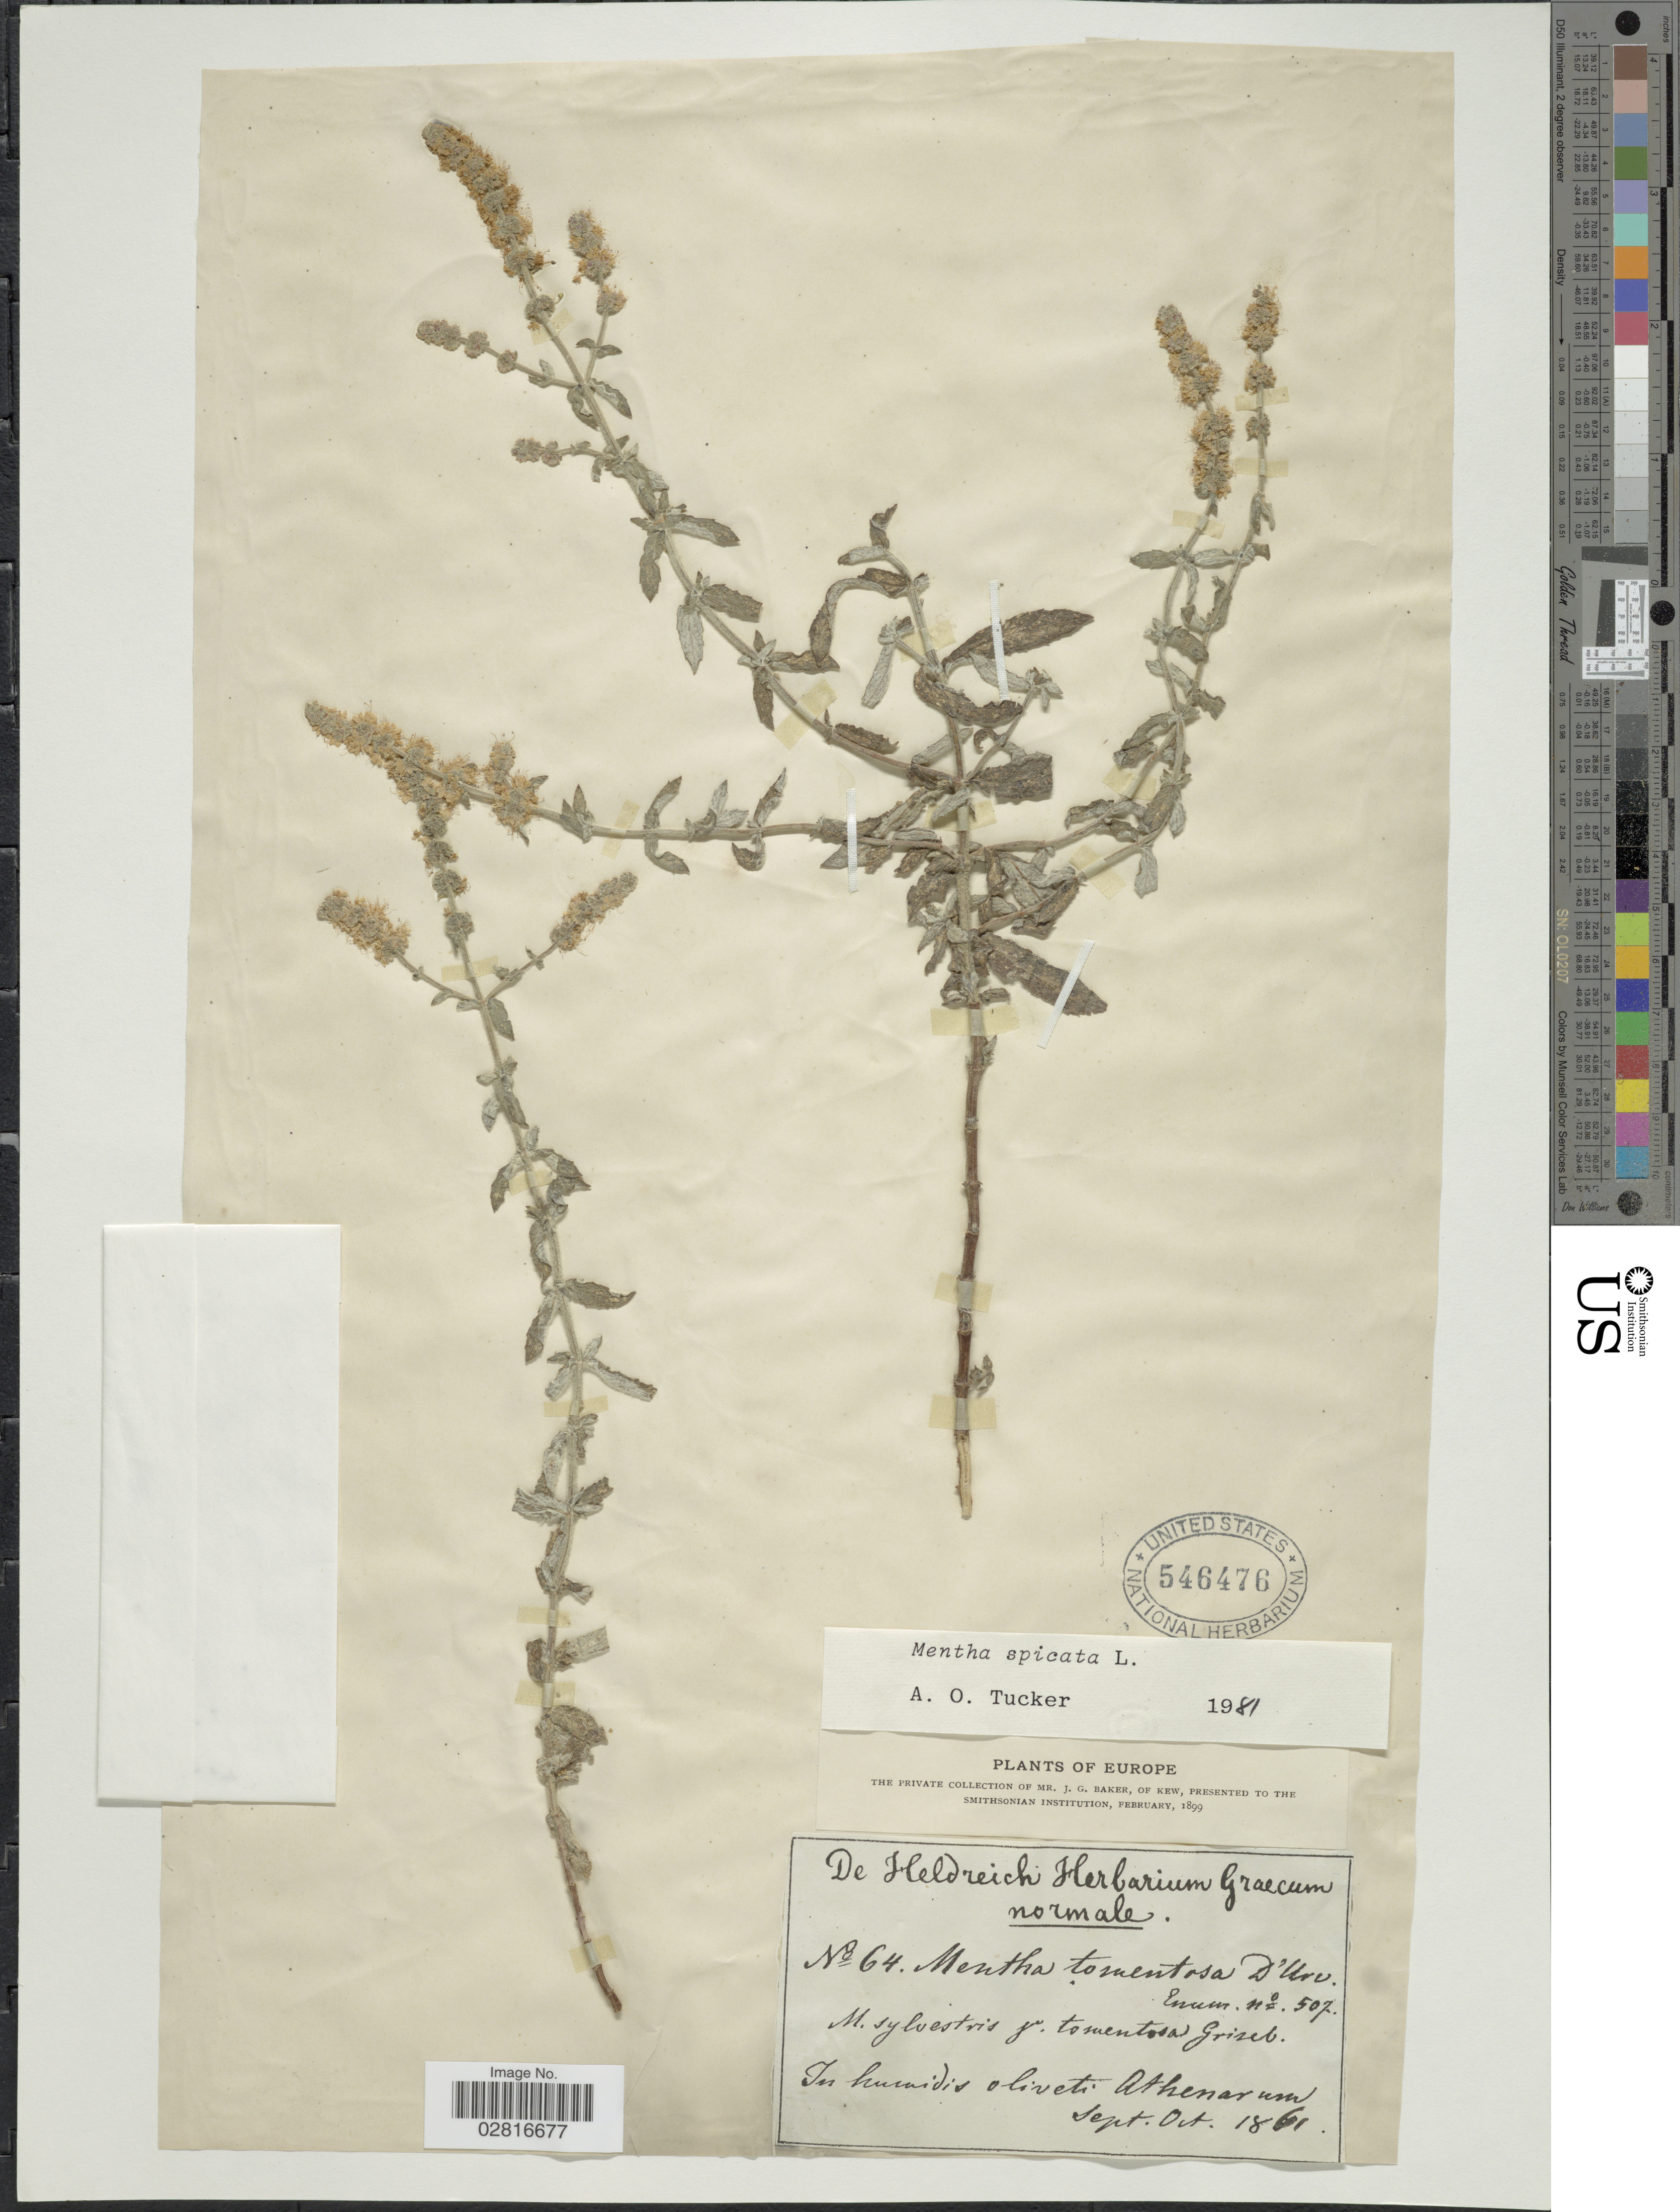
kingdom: Plantae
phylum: Tracheophyta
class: Magnoliopsida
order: Lamiales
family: Lamiaceae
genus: Mentha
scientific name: Mentha spicata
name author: L.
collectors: -. De Heldreich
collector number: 64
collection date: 1861-09/1861-10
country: Greece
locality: In humidis oliveti Athenarum.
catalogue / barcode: US 546476